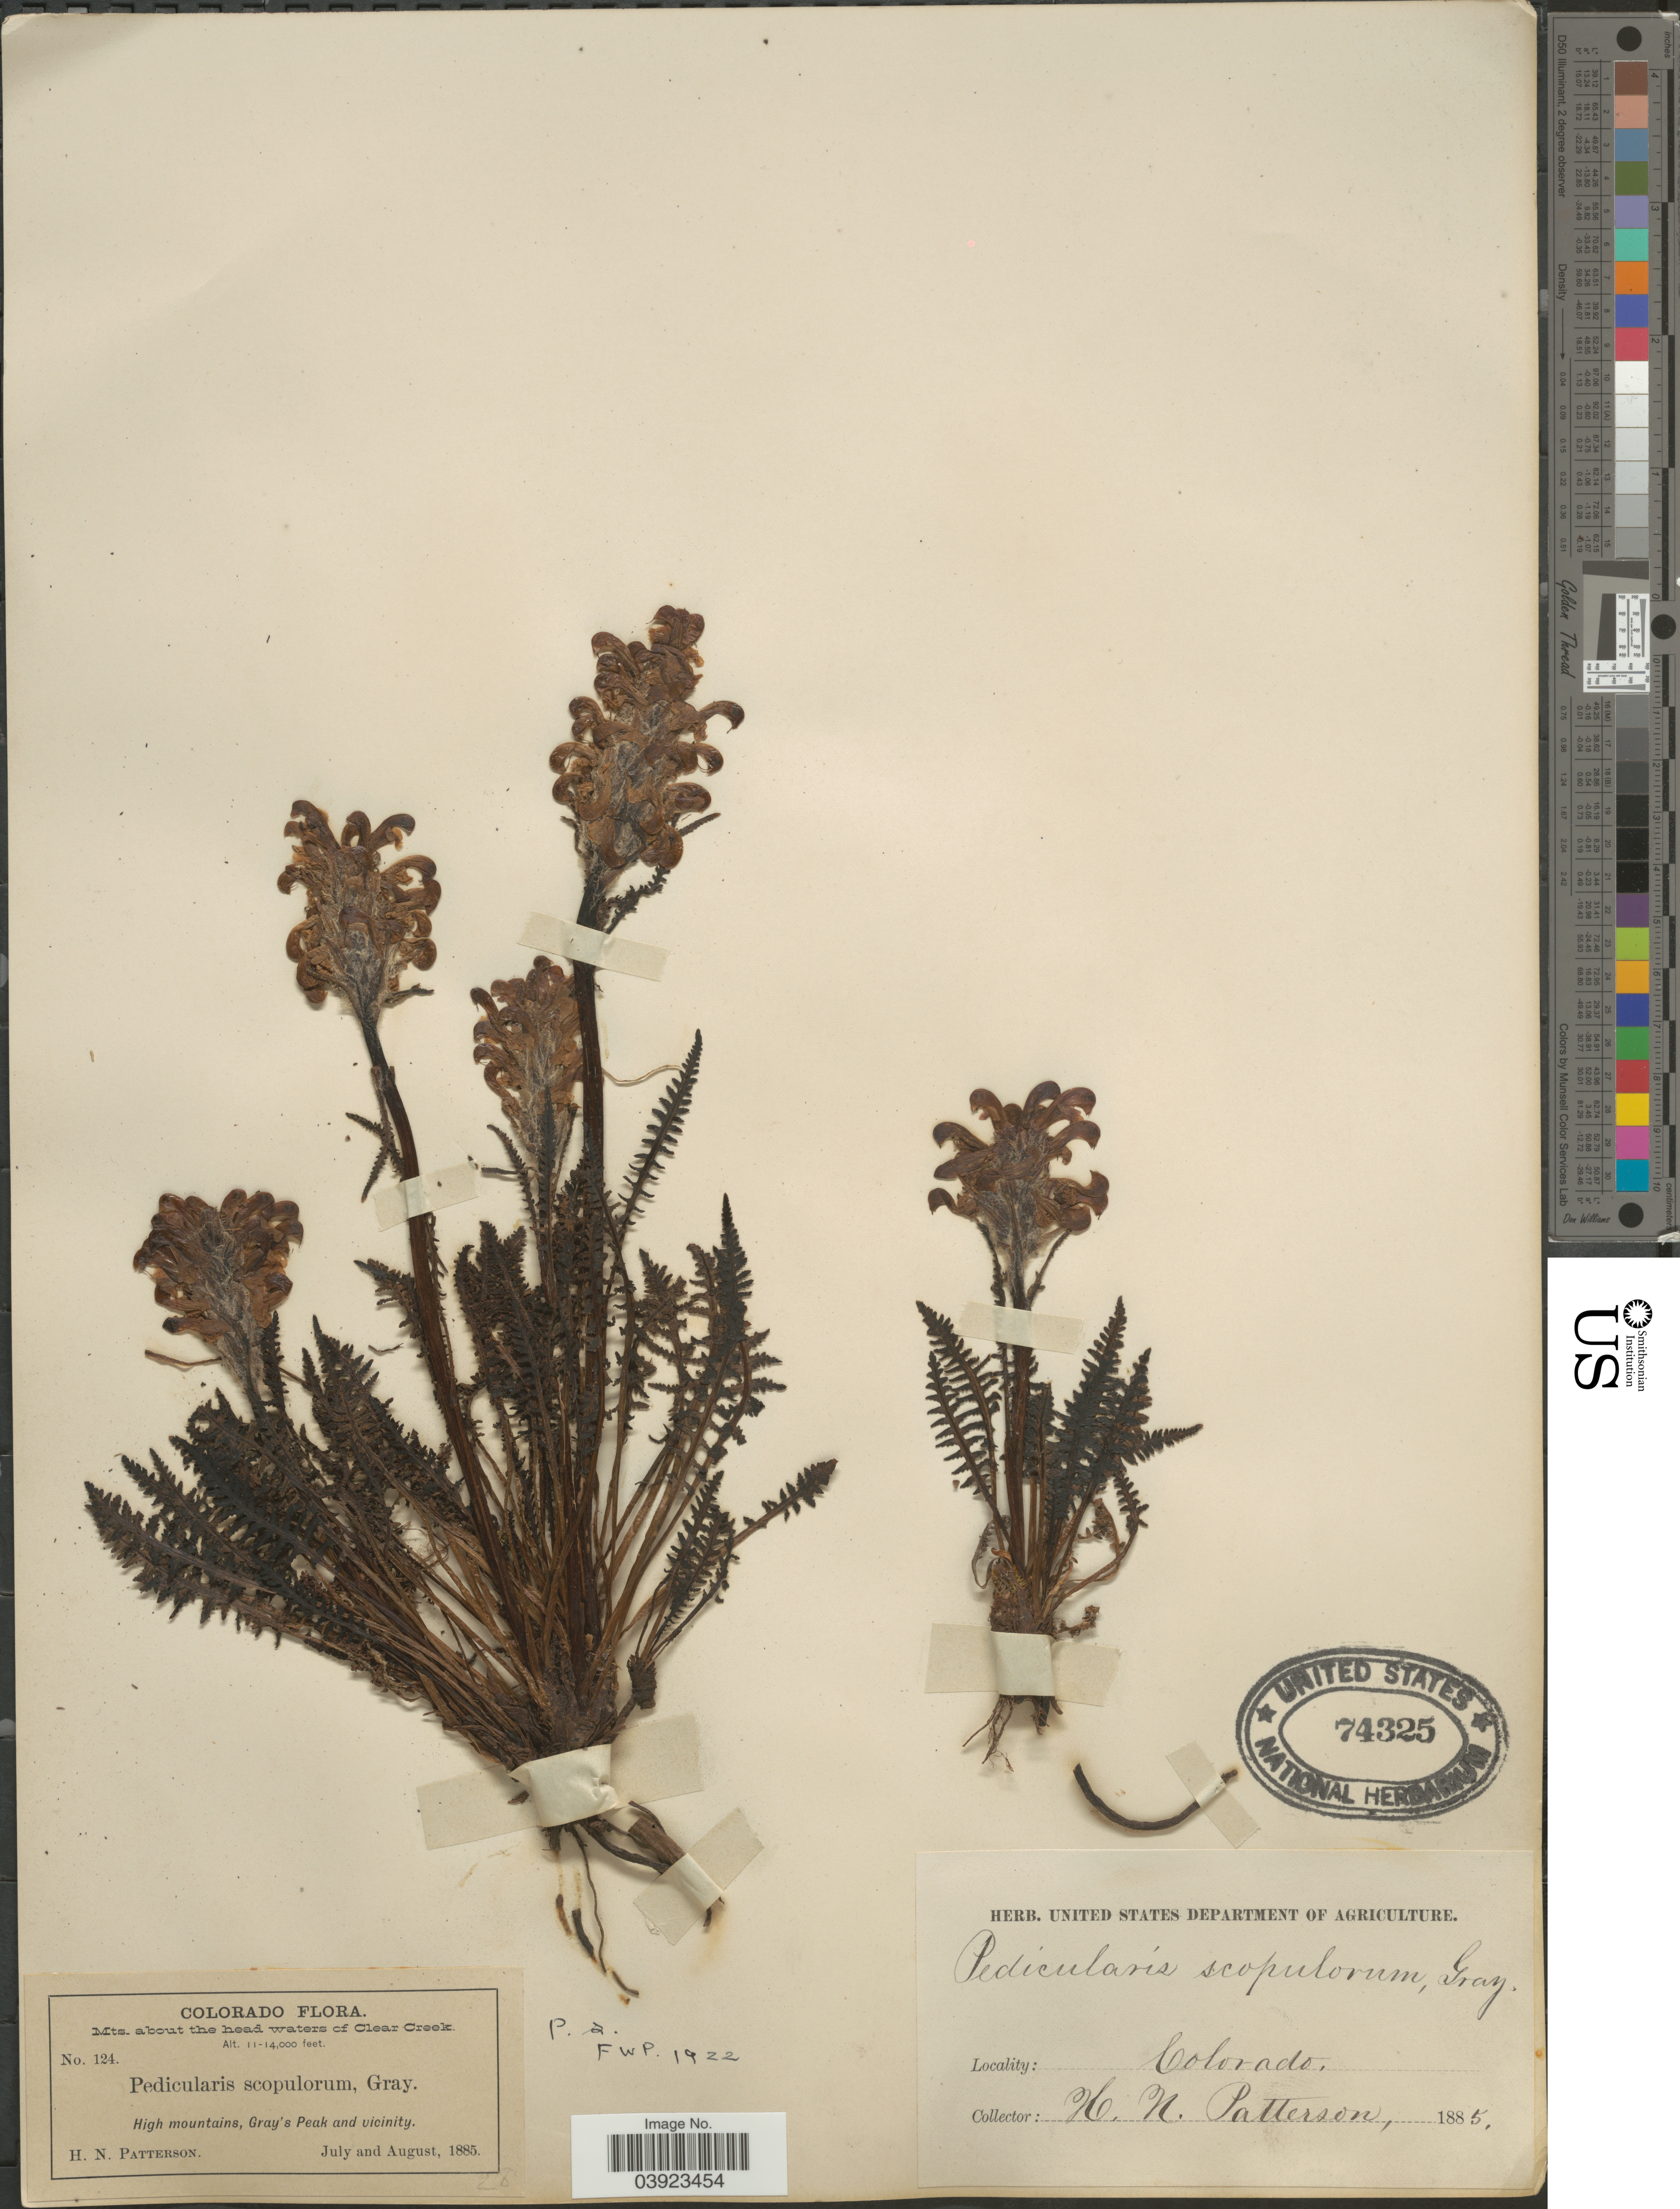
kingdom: Plantae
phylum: Tracheophyta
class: Magnoliopsida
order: Lamiales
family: Orobanchaceae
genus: Pedicularis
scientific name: Pedicularis scopulorum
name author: A. Gray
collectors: H. N. Patterson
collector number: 124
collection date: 1885-07/1885-08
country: United States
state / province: Colorado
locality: Mts. about the head waters of Clear Creek. High mountains, Gray's Peak and vicinity.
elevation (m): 3353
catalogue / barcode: US 74325